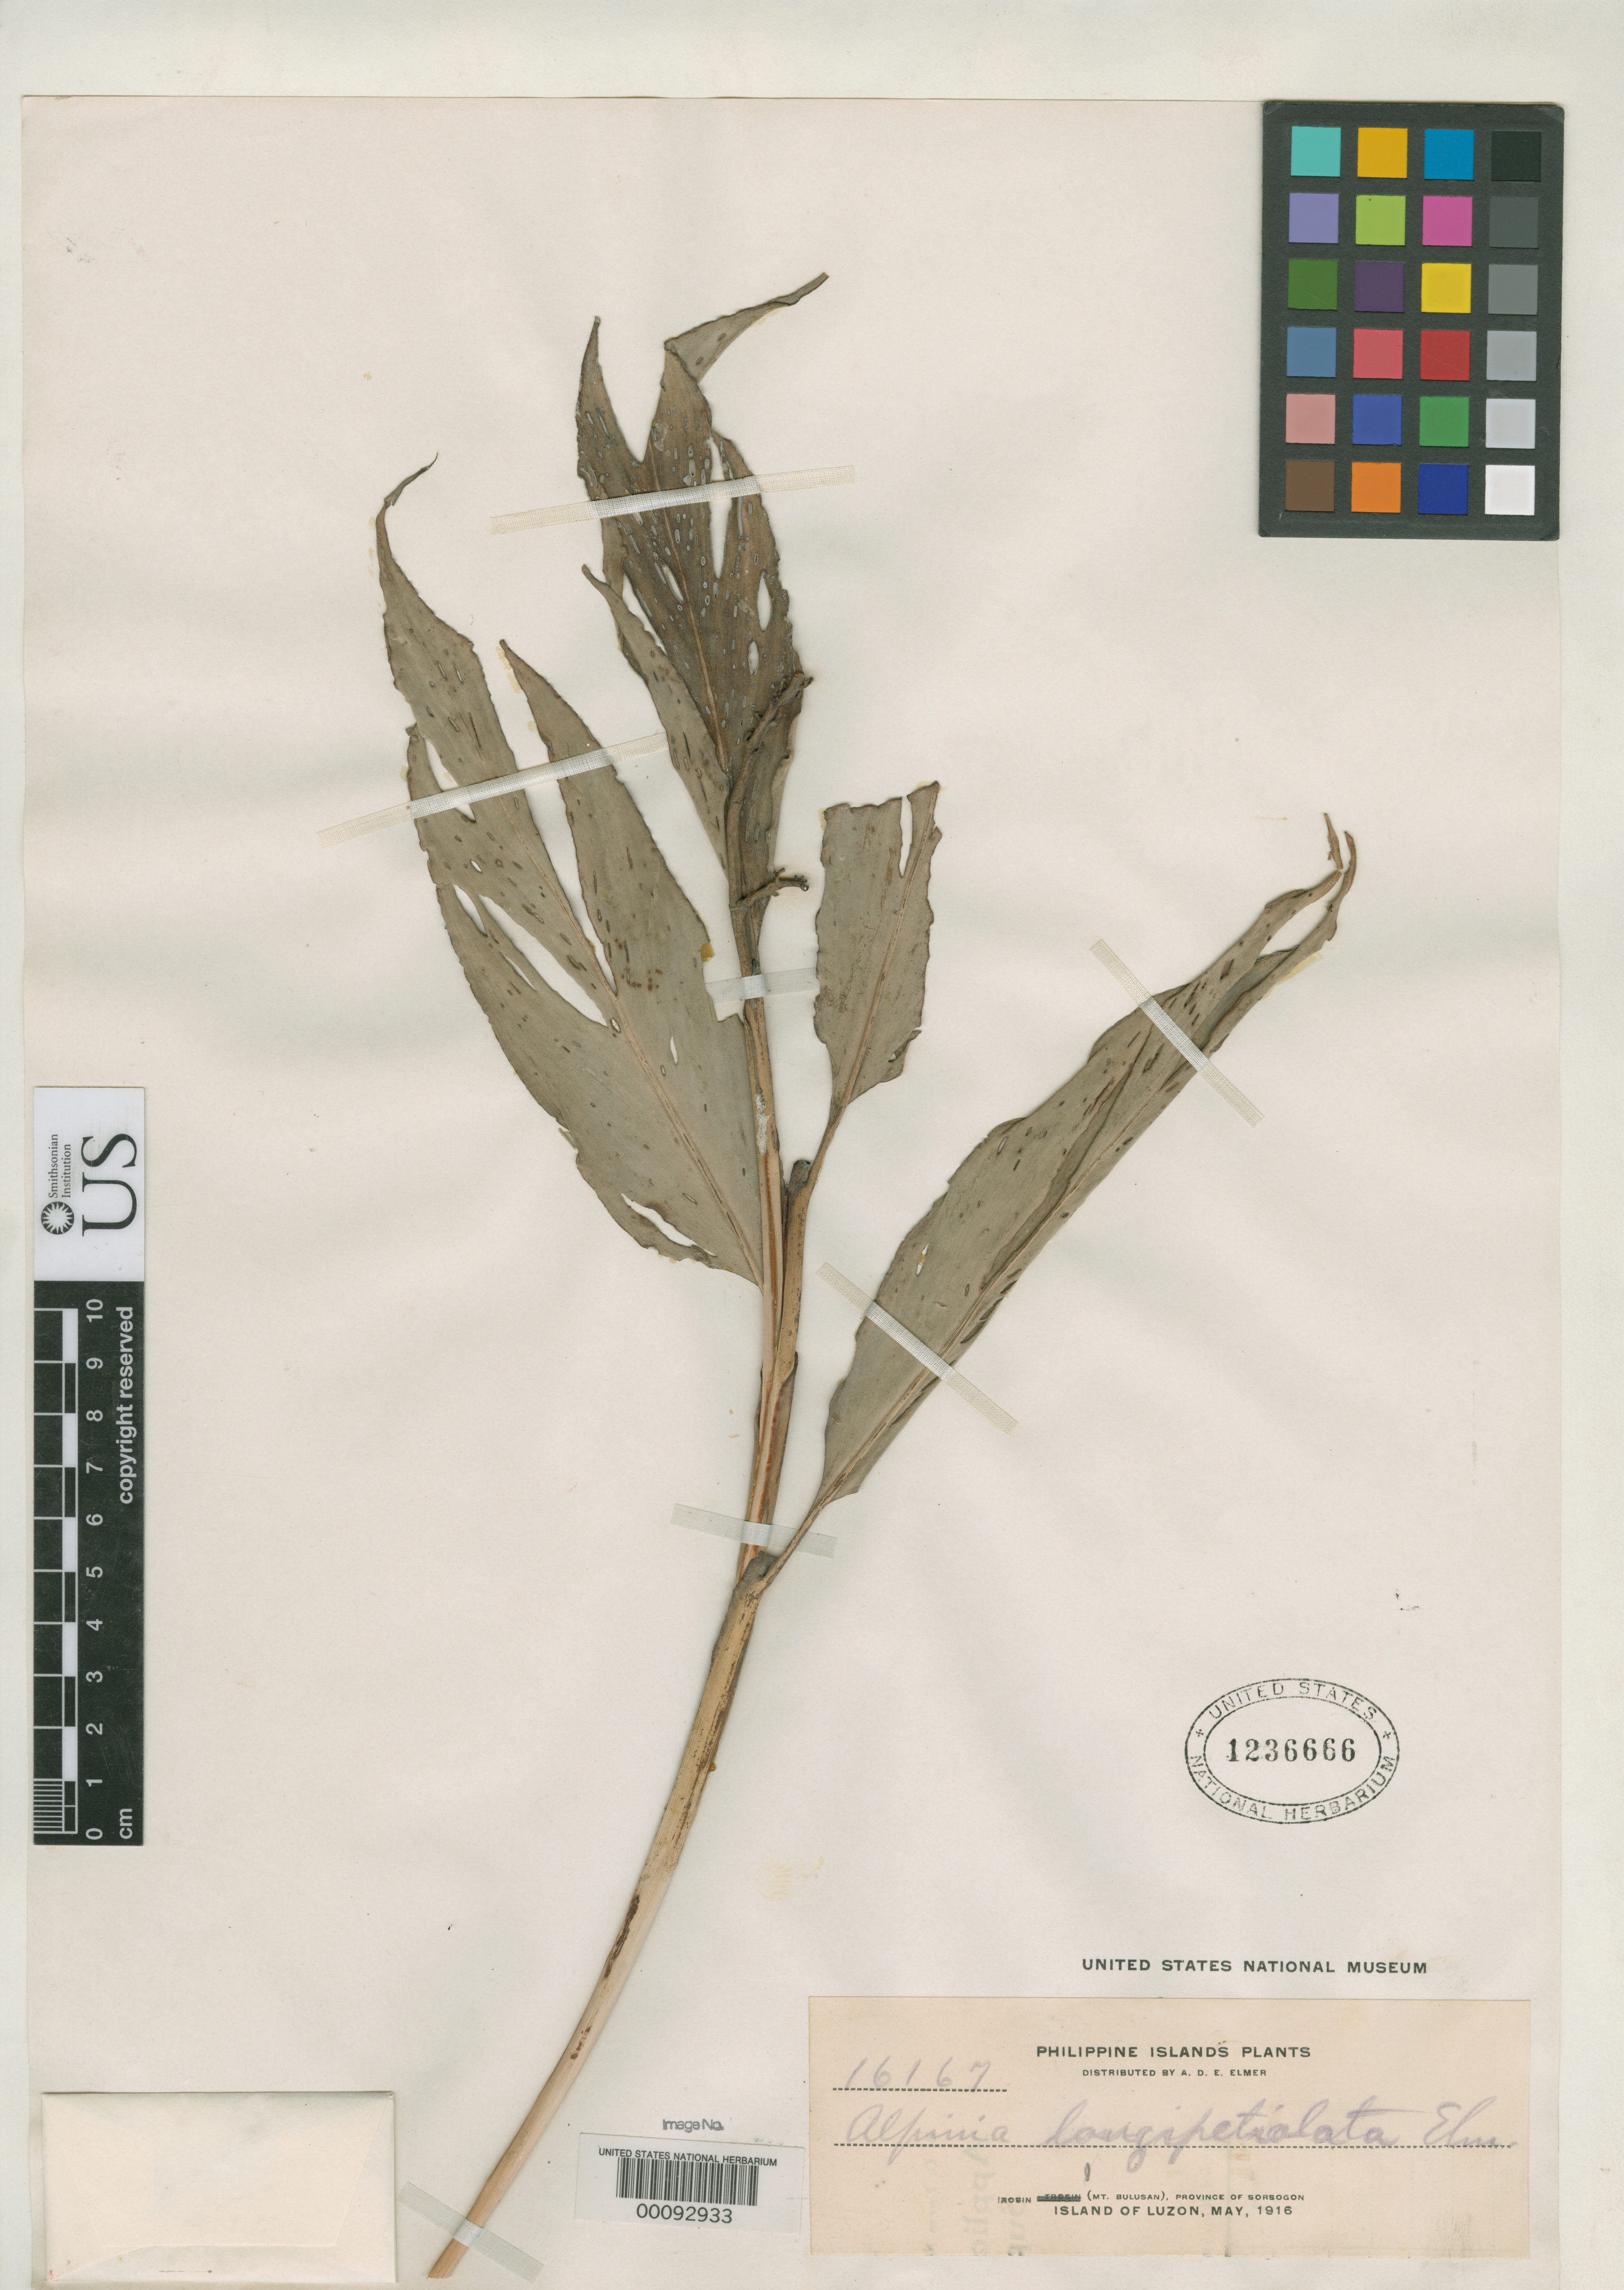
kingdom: Plantae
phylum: Tracheophyta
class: Liliopsida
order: Zingiberales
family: Zingiberaceae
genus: Alpinia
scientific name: Alpinia longipetiolata Elmer, nom. illeg.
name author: Elmer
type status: Isosyntype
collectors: A. D. E. Elmer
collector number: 16167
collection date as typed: May 1916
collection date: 1916-05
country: Philippines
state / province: Bicol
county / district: Sorsogon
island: Luzon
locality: Irosin (Mt. Bulusan), Province of Sorsogon, Island of Luzon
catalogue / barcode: US 1236666